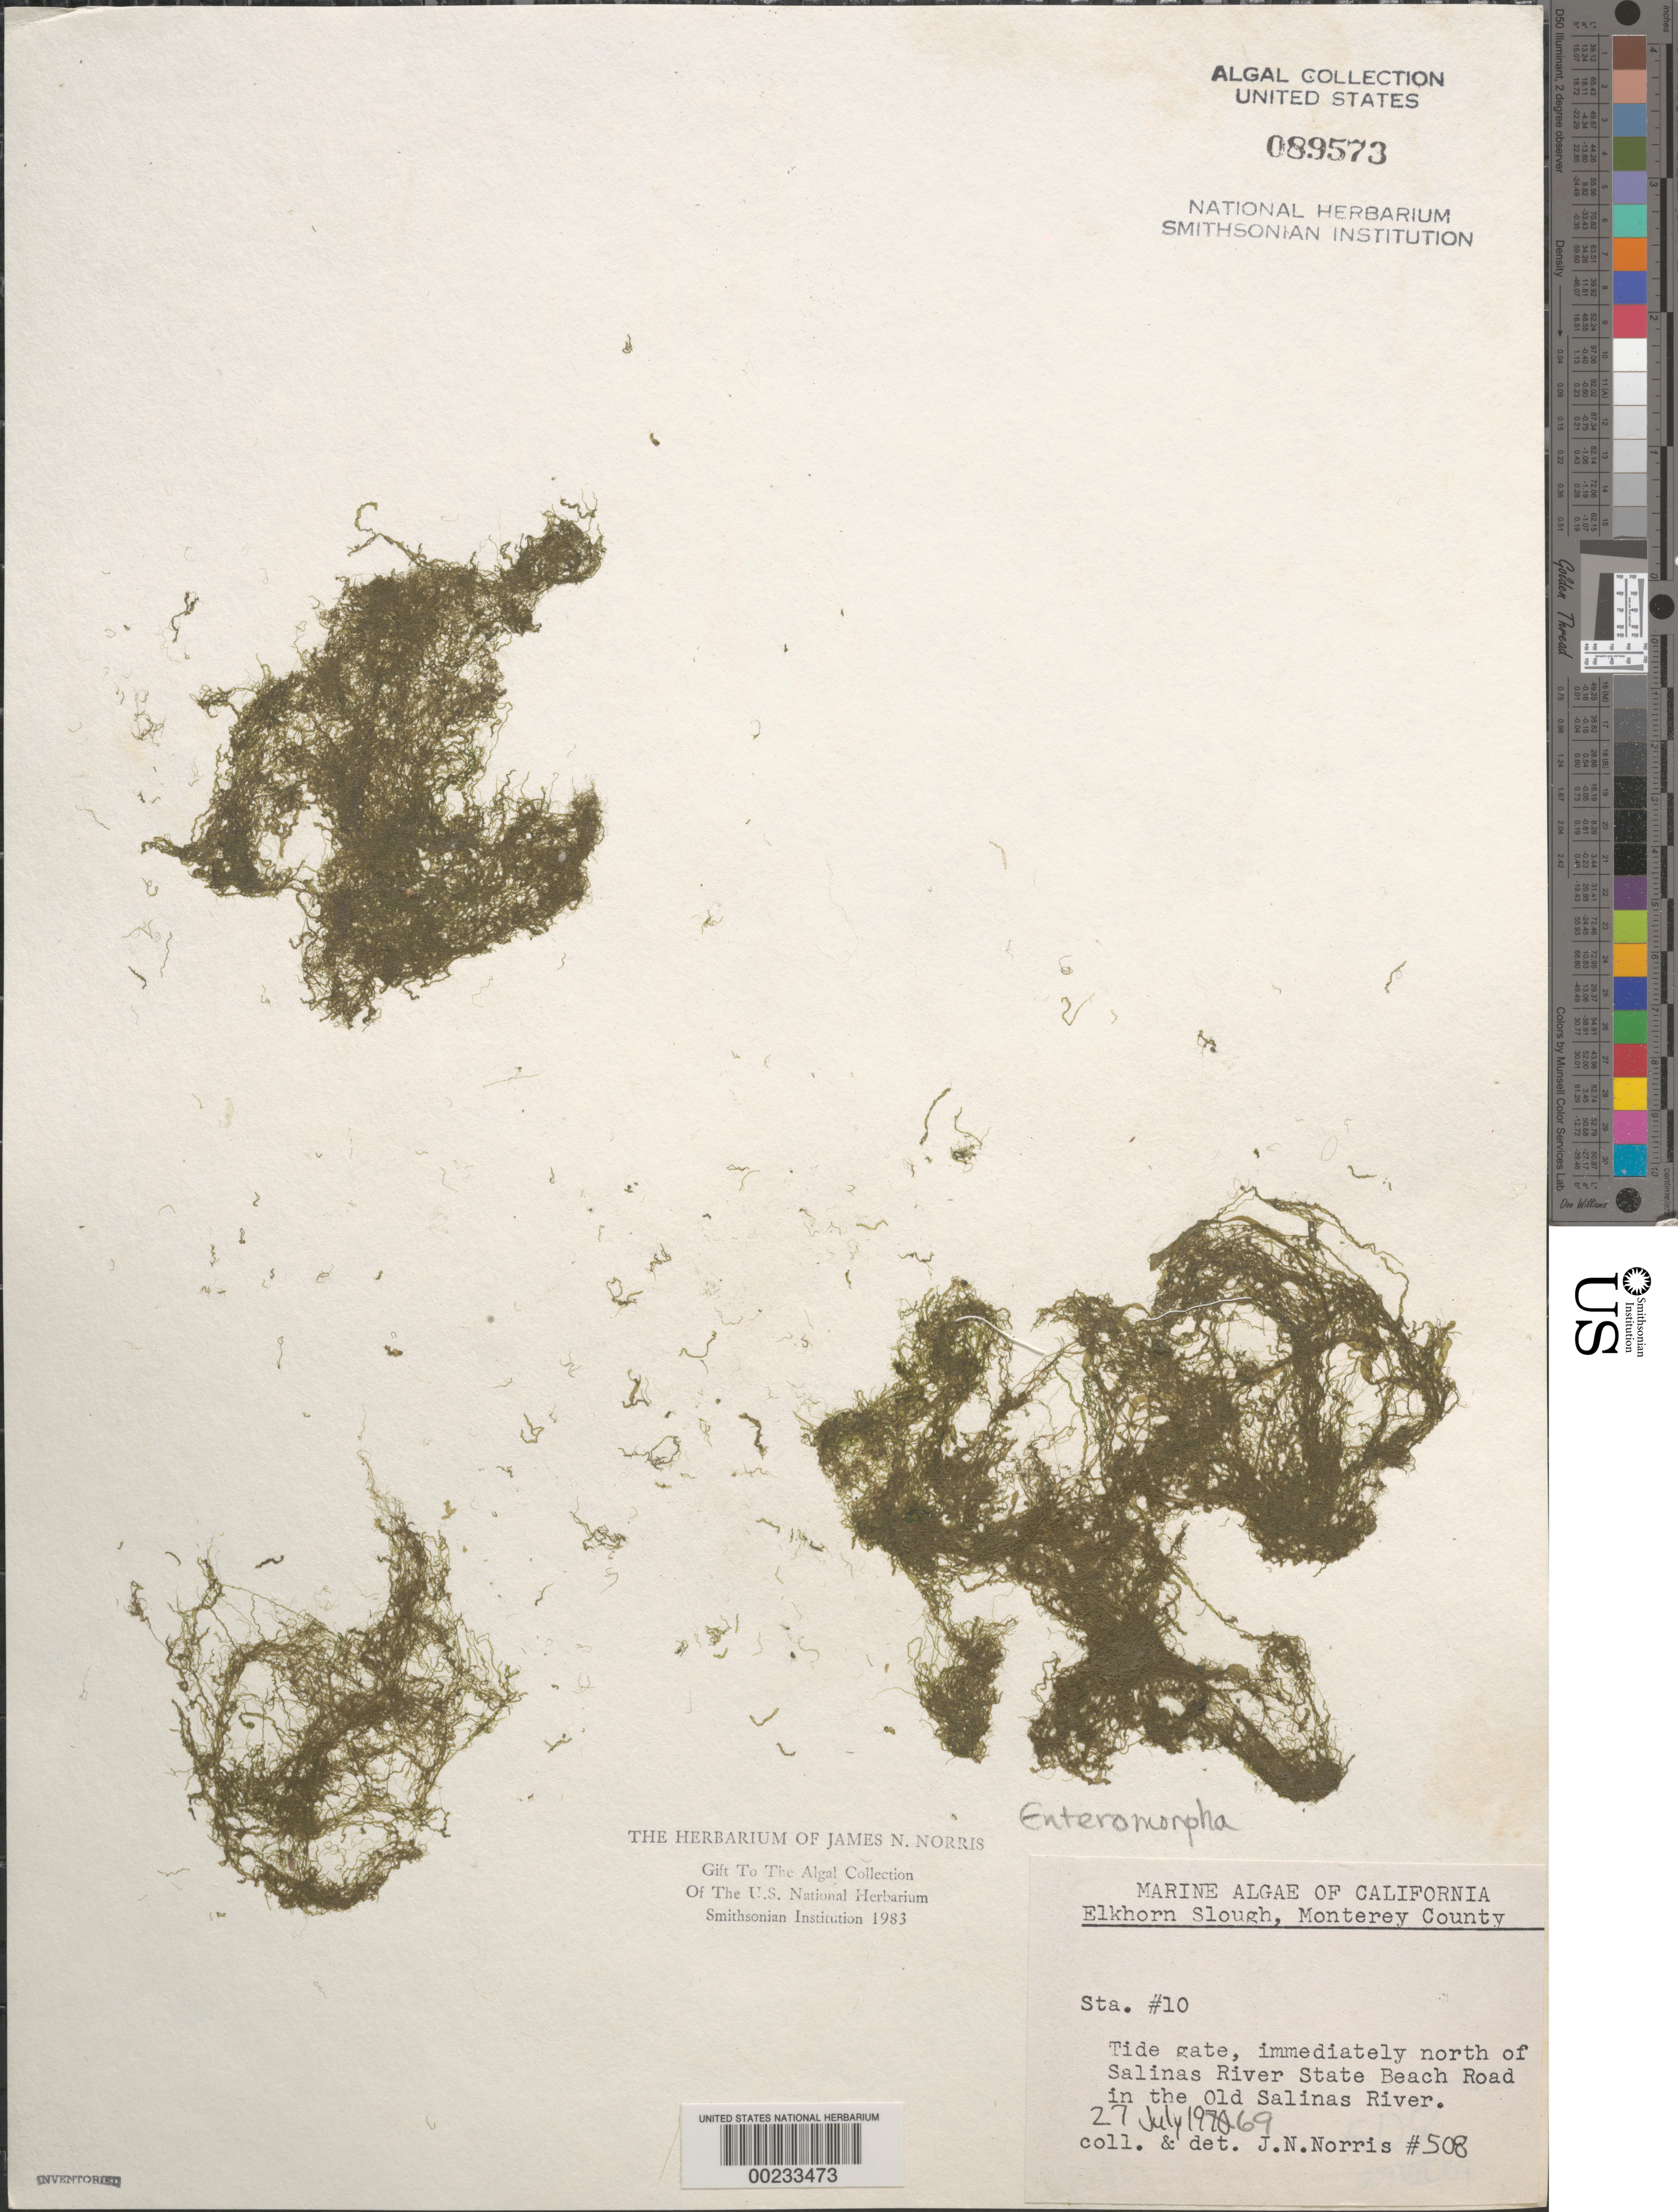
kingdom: Plantae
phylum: Chlorophyta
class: Ulvophyceae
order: Ulvales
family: Ulvaceae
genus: Ulva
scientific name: Ulva sp.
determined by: Algae name updating Project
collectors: J. N. Norris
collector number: JN-508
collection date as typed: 27 Jul 1969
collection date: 1969-07-27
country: United States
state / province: California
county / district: Monterey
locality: Old Salinas River, Elkhorn Slough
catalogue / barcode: US 89573